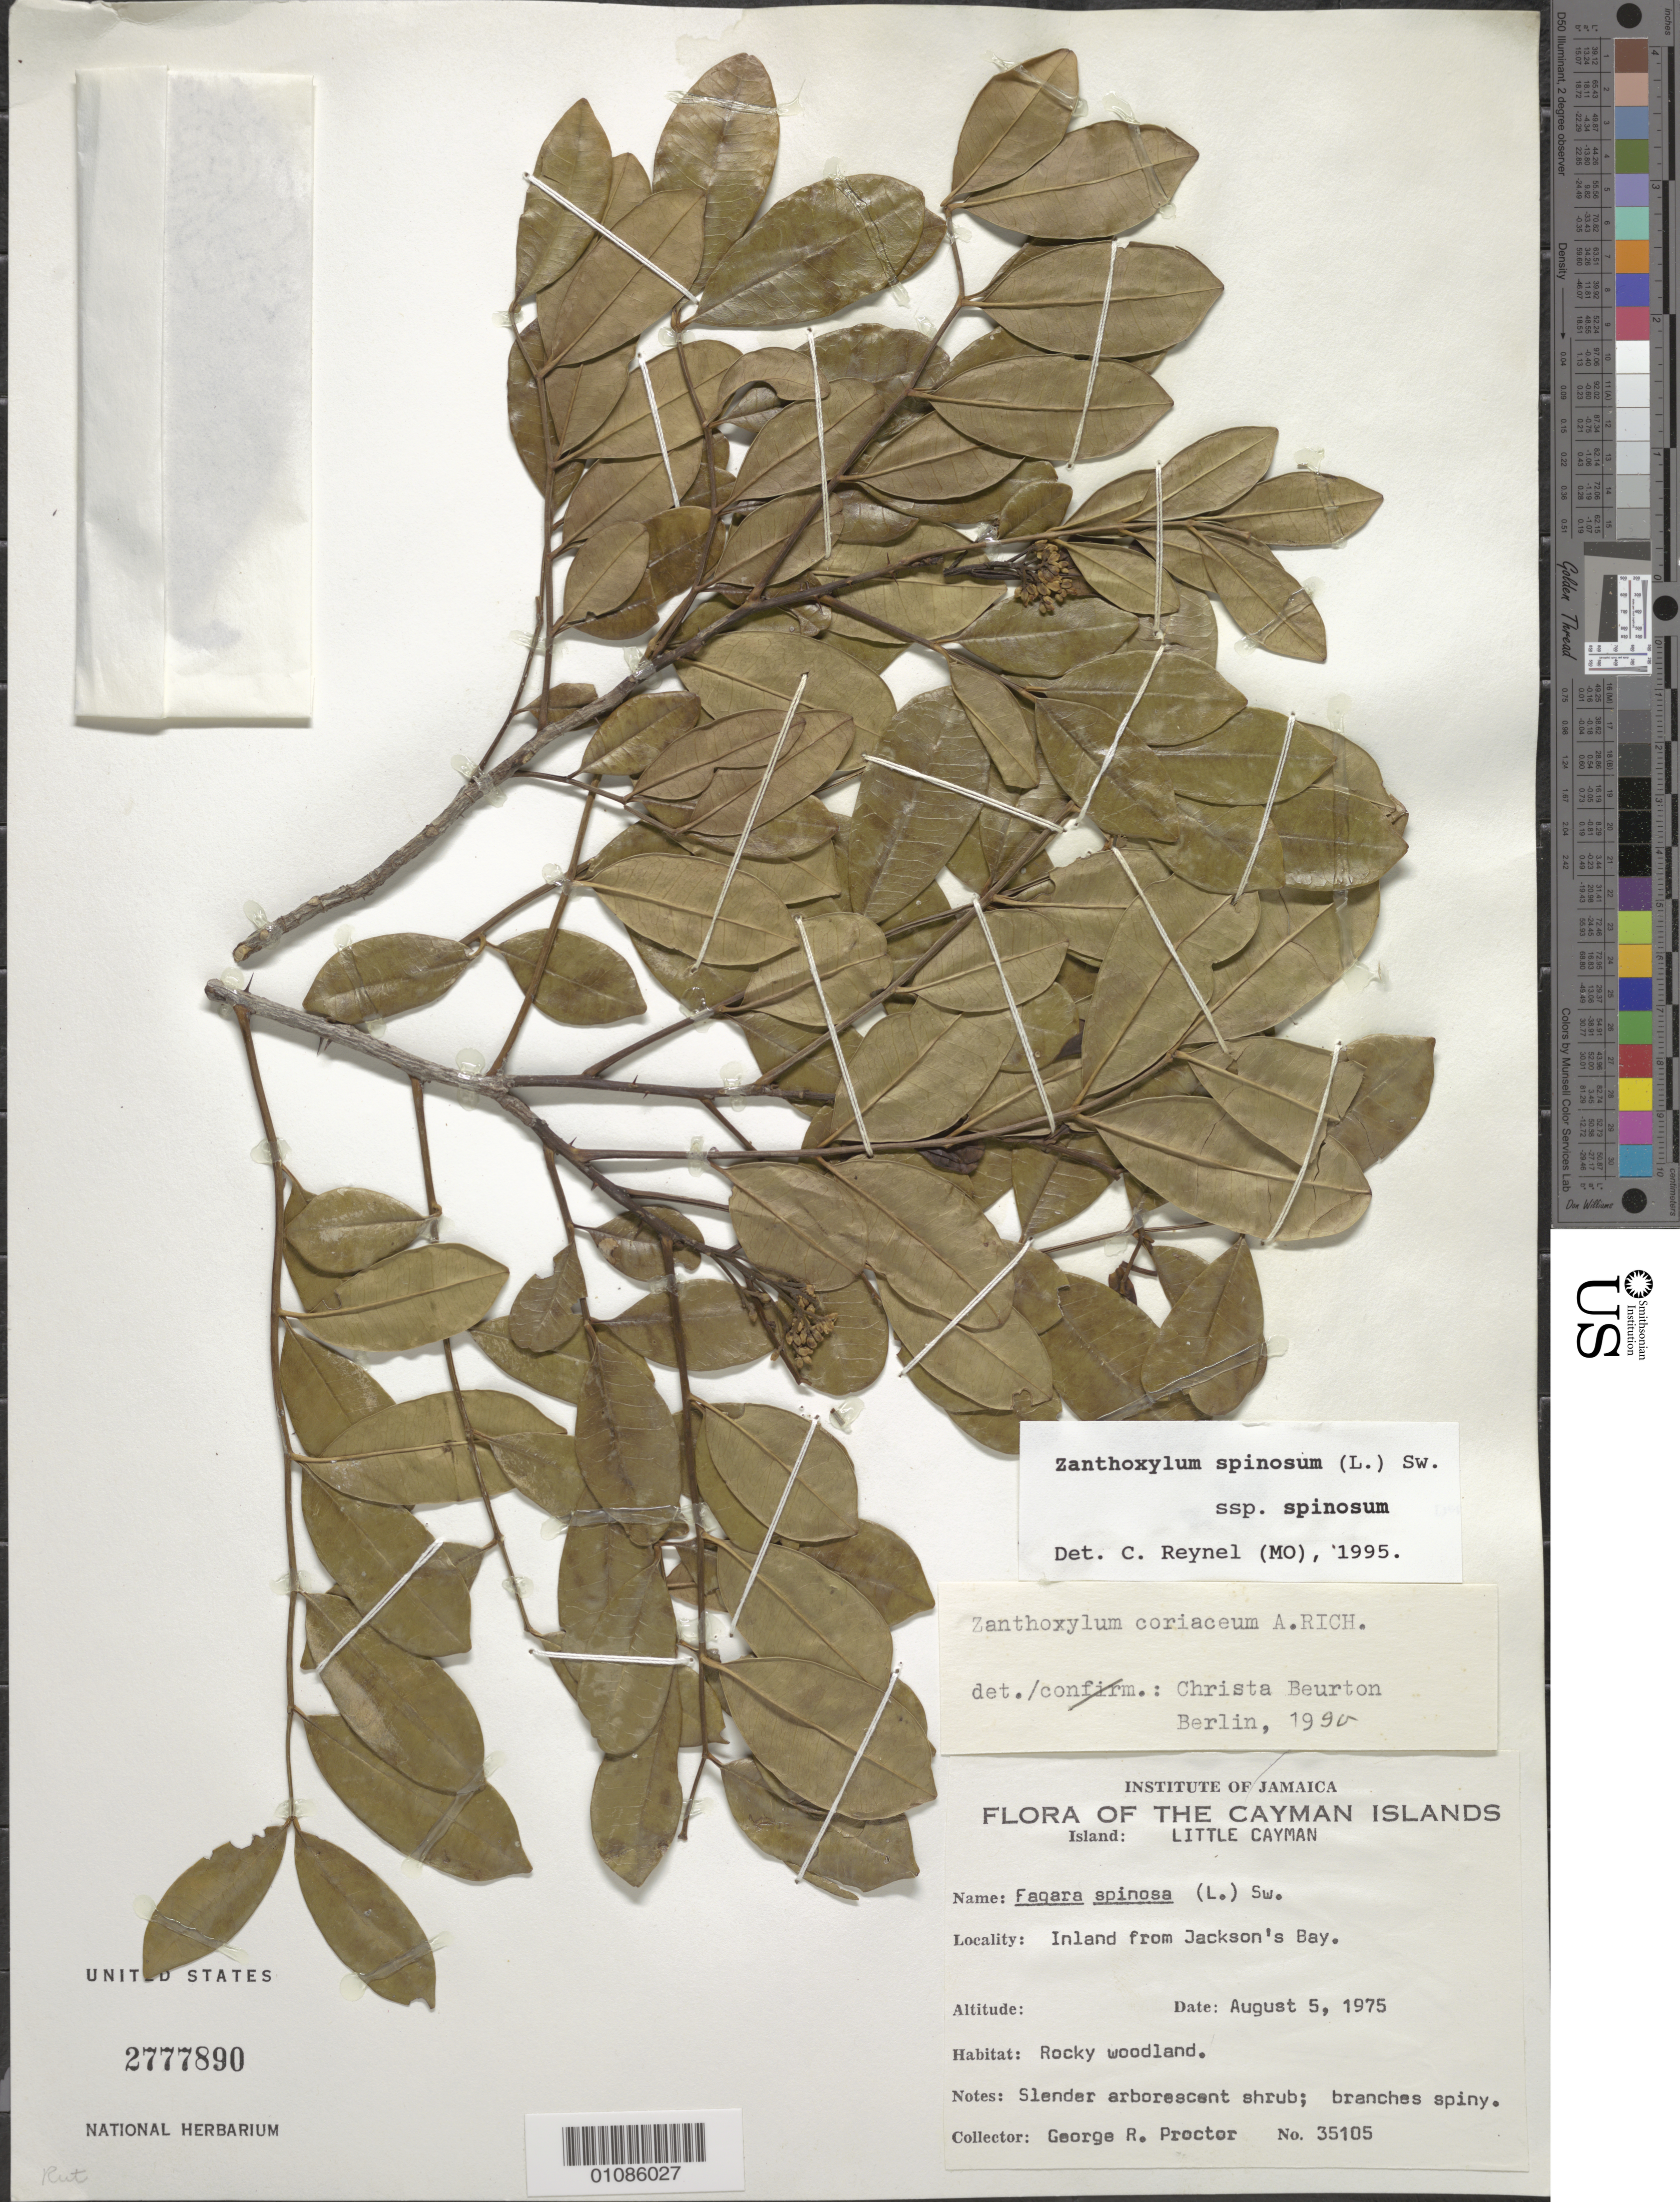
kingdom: Plantae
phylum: Tracheophyta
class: Magnoliopsida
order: Sapindales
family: Rutaceae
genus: Zanthoxylum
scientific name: Zanthoxylum spinosum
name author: (L.) Sw.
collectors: G. R. Proctor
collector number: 35105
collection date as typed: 05 Aug 1975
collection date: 1975-08-05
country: Cayman Islands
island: Little Cayman I.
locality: Inland from Jackson's bay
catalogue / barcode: US 2777890